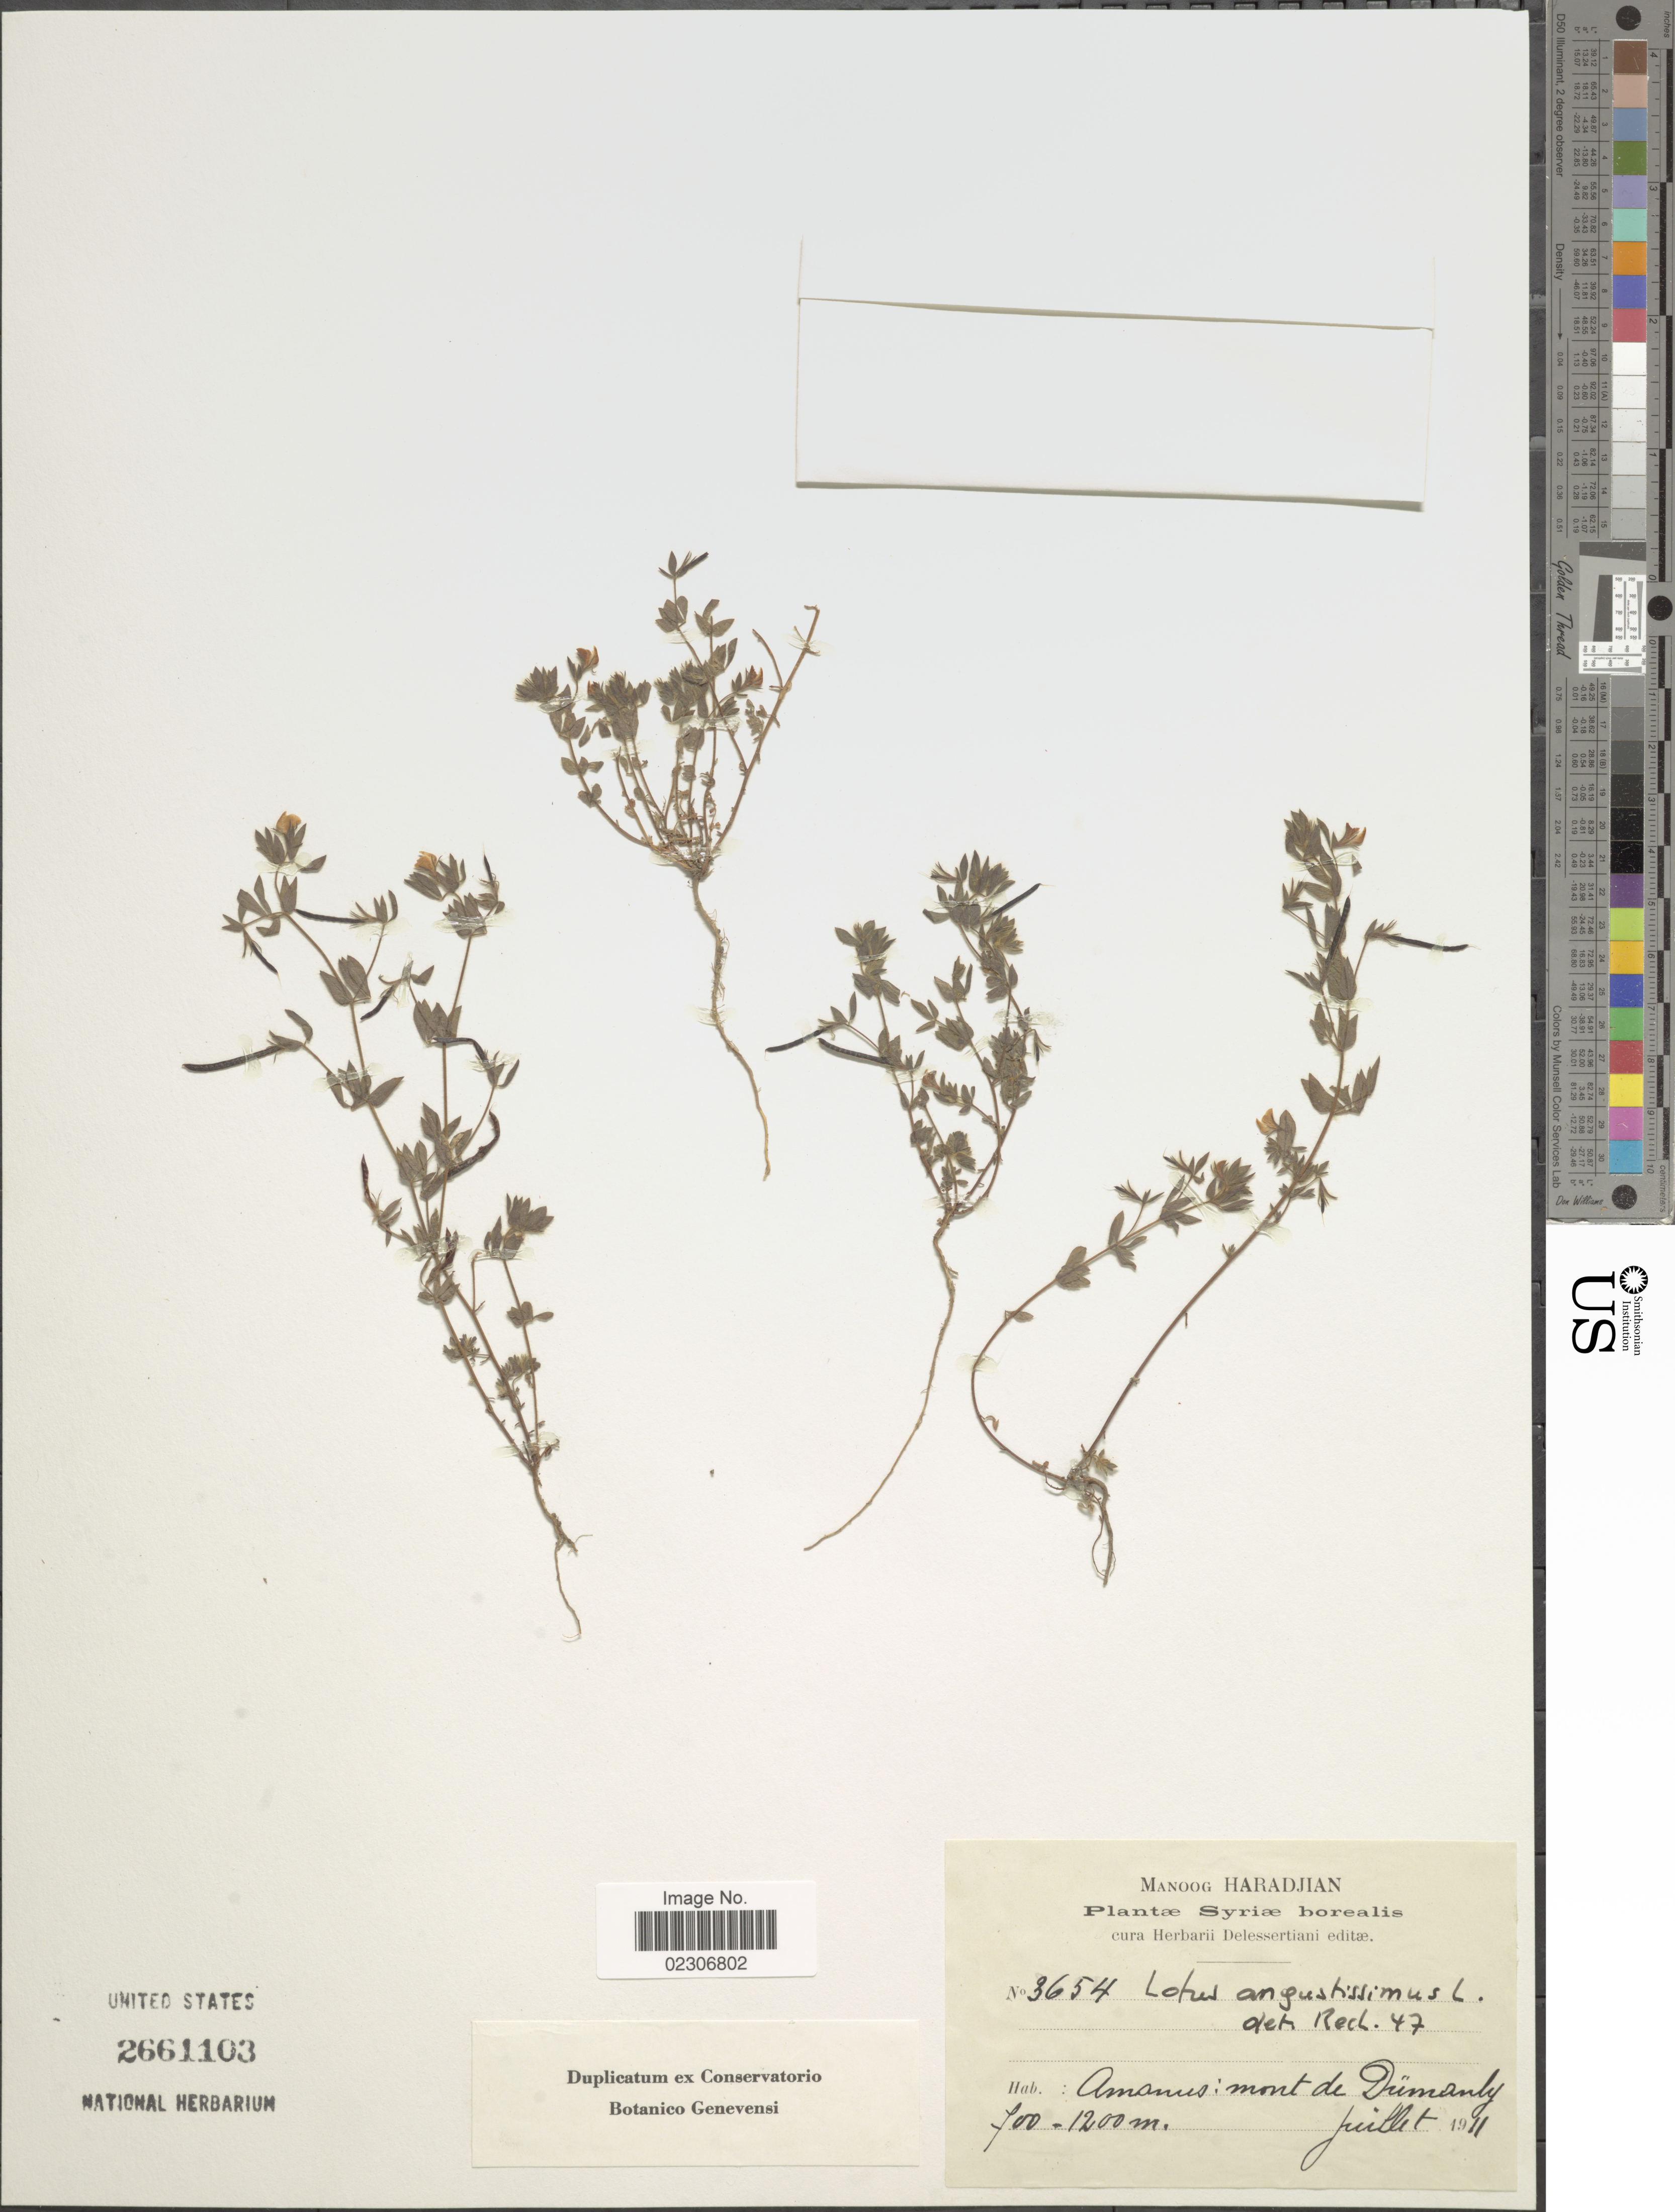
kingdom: Plantae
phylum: Tracheophyta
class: Magnoliopsida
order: Fabales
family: Fabaceae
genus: Lotus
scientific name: Lotus angustissimus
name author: L.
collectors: M. Haradjian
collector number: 3654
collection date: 1911-07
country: Syria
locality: Syriae borealis, Amanus: mont de Dumanly.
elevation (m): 700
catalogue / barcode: US 2661103